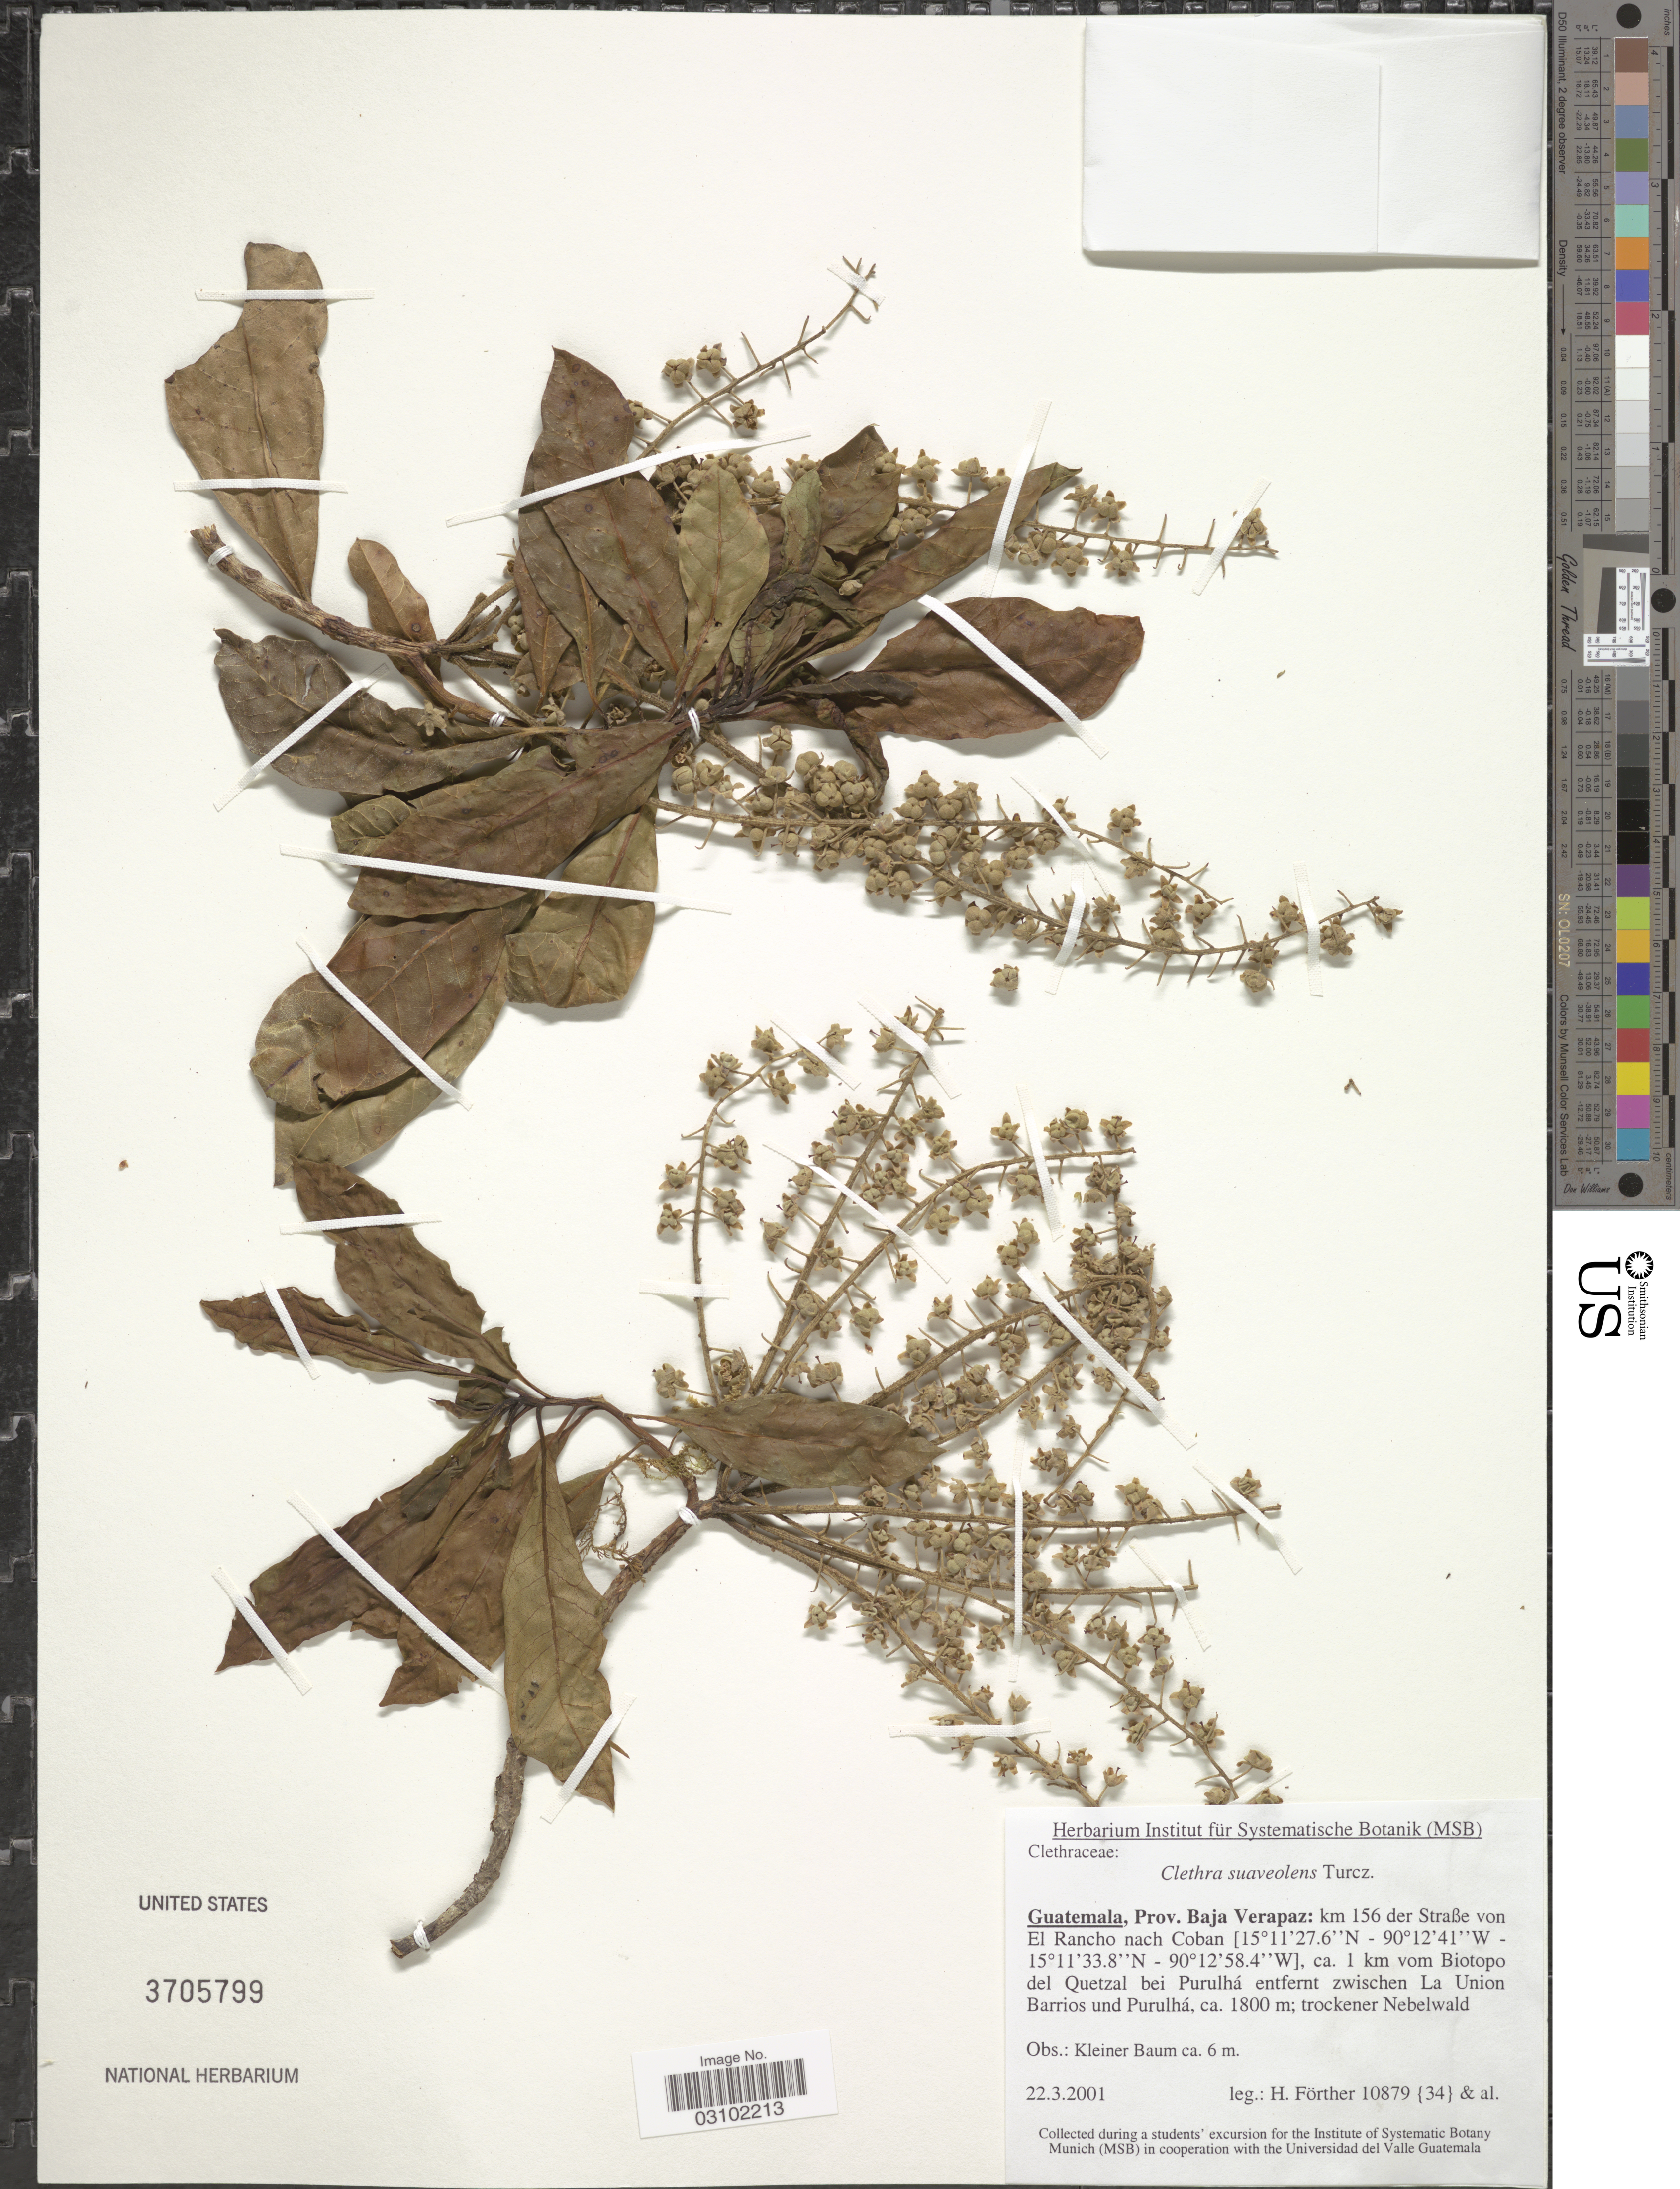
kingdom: Plantae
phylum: Tracheophyta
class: Magnoliopsida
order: Ericales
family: Clethraceae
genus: Clethra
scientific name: Clethra suaveolens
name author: Turcz.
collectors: H. Förther & et al.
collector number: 10879 {34}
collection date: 2001-03-22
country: Guatemala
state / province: Baja Verapaz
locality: Km 156 der Straße von El Rancho nach Coban, ca. 1 km vom Biotopo del Quetzal bei Purulhá entfent zwischen La Union Barrios und Purulhá.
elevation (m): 1800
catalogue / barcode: US 3705799